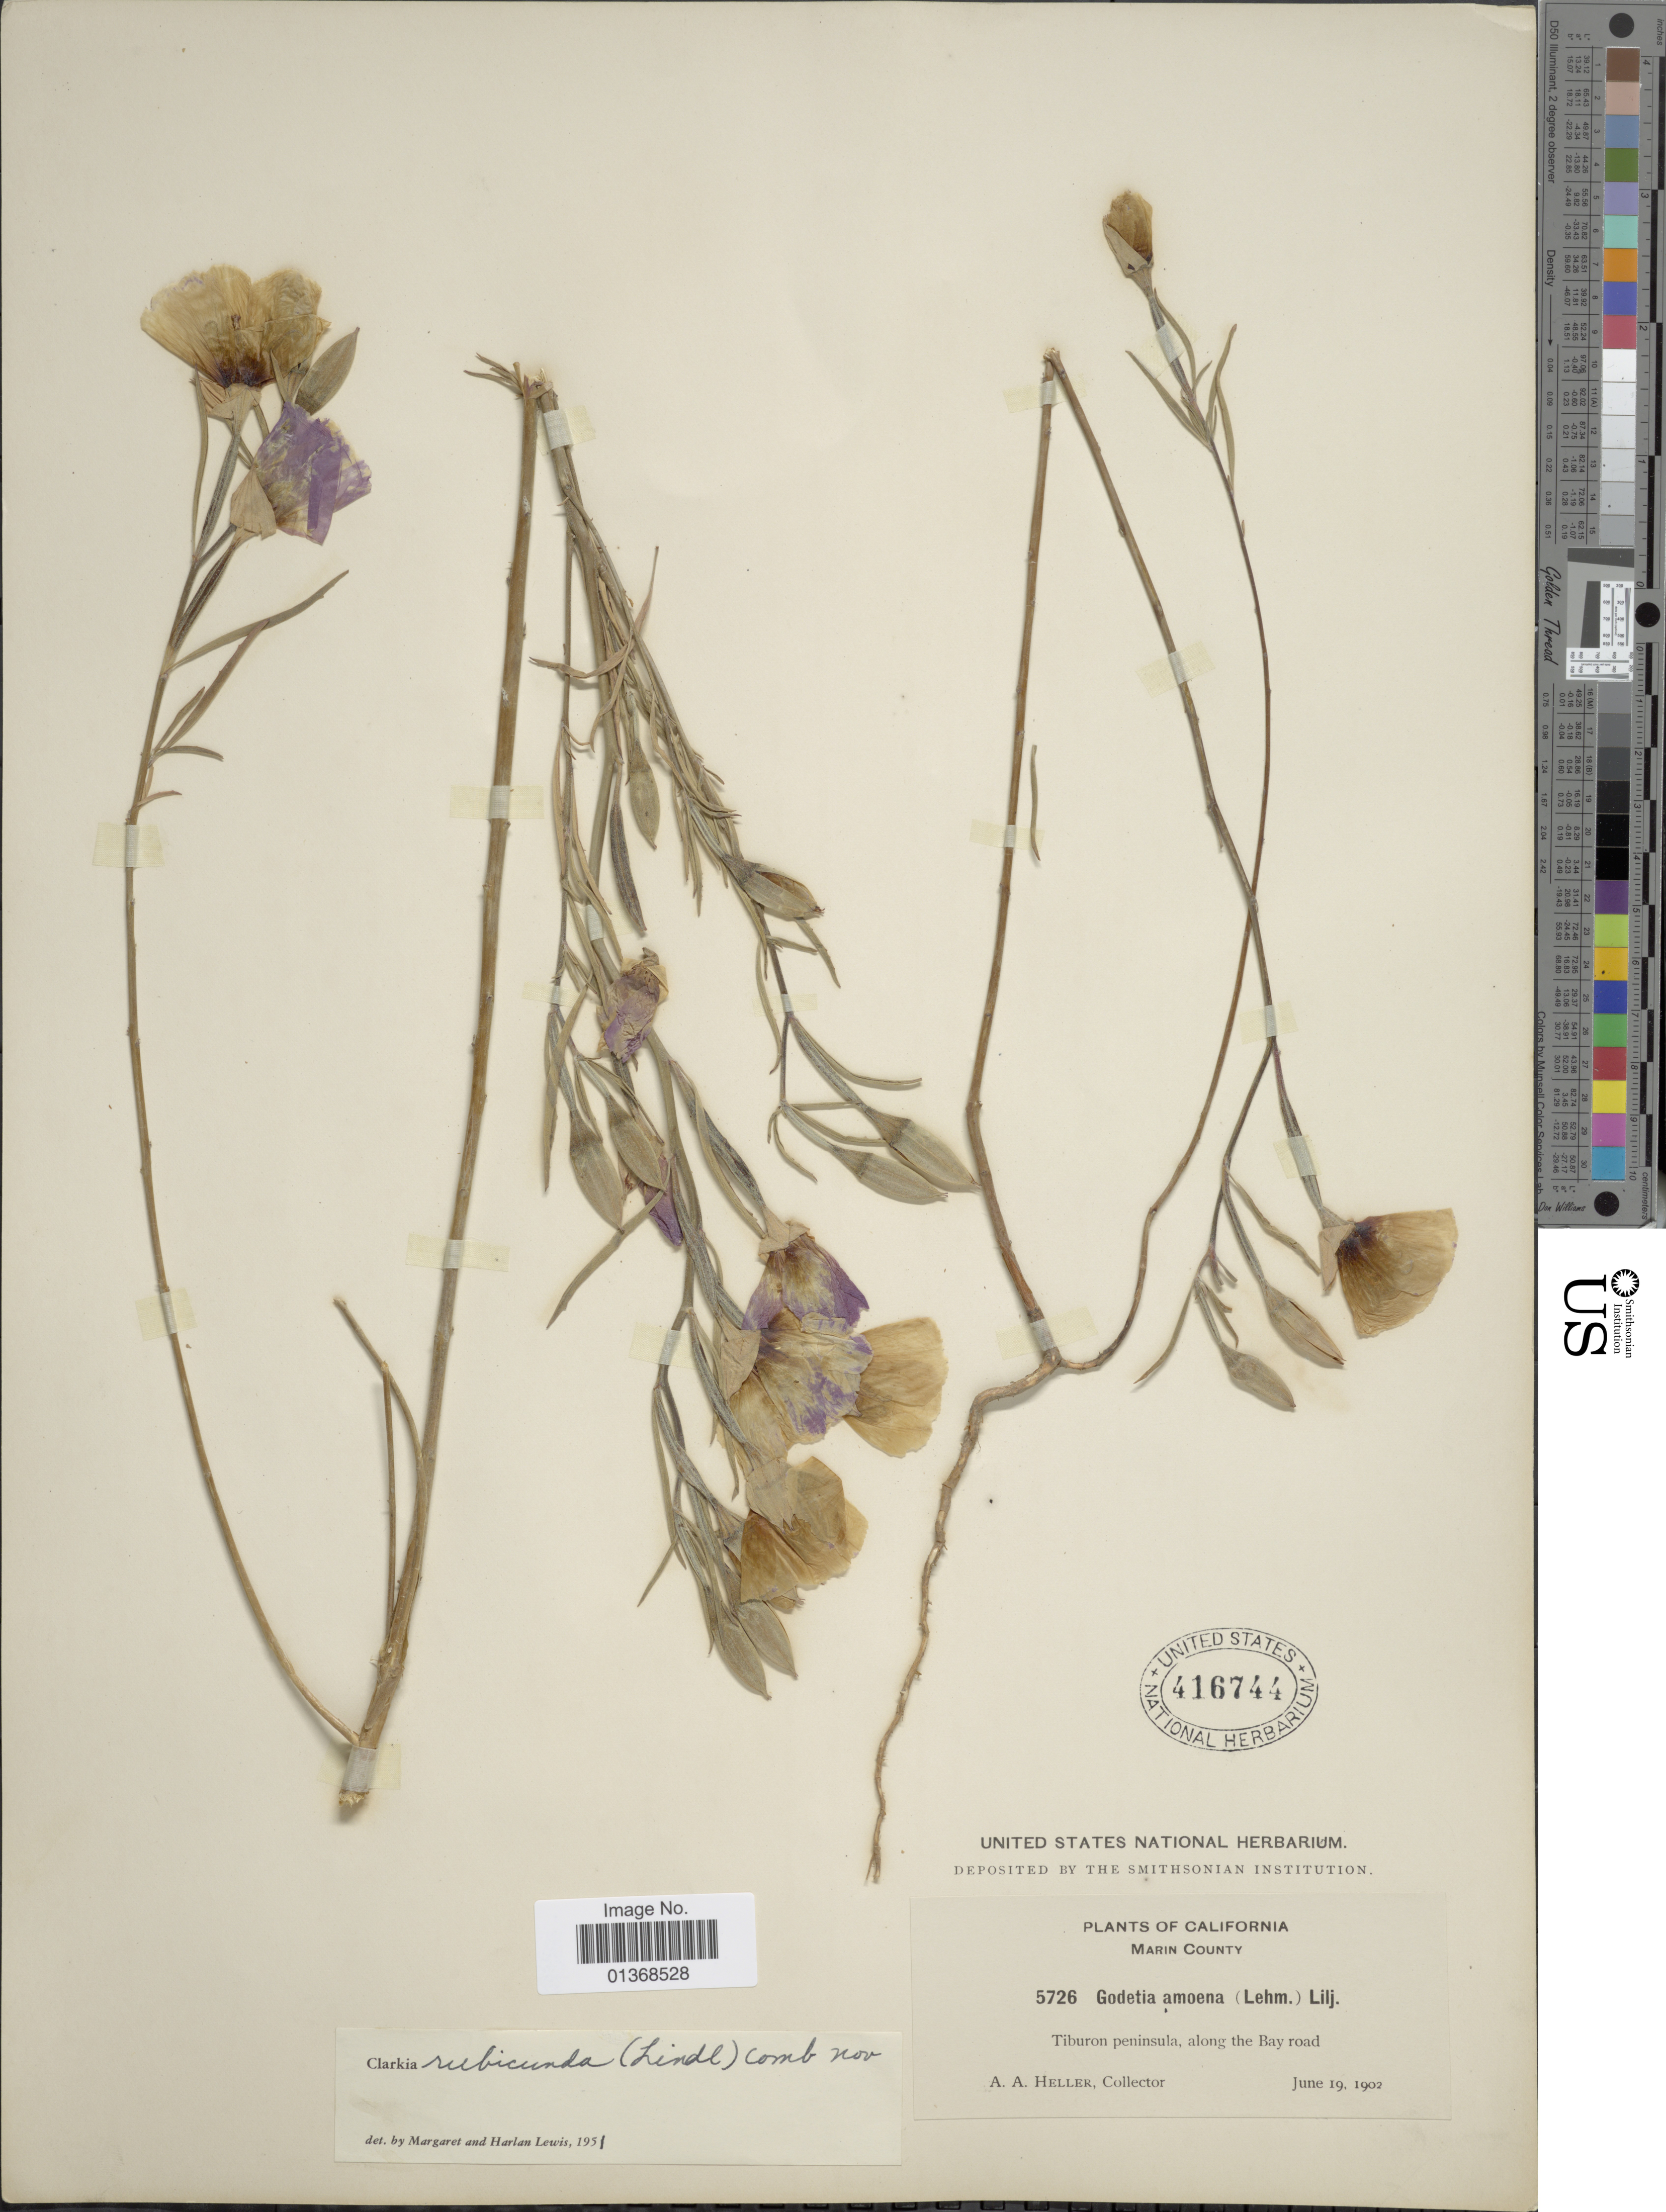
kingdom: Plantae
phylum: Tracheophyta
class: Magnoliopsida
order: Myrtales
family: Onagraceae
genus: Clarkia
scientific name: Clarkia rubicunda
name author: (Lindl.) F. H. Lewis & M.R. Lewis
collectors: A. A. Heller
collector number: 5726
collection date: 1902-06-19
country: United States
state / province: California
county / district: Marin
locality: Marin County, Tiburon peninsula, along the Bay road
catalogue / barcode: US 416744